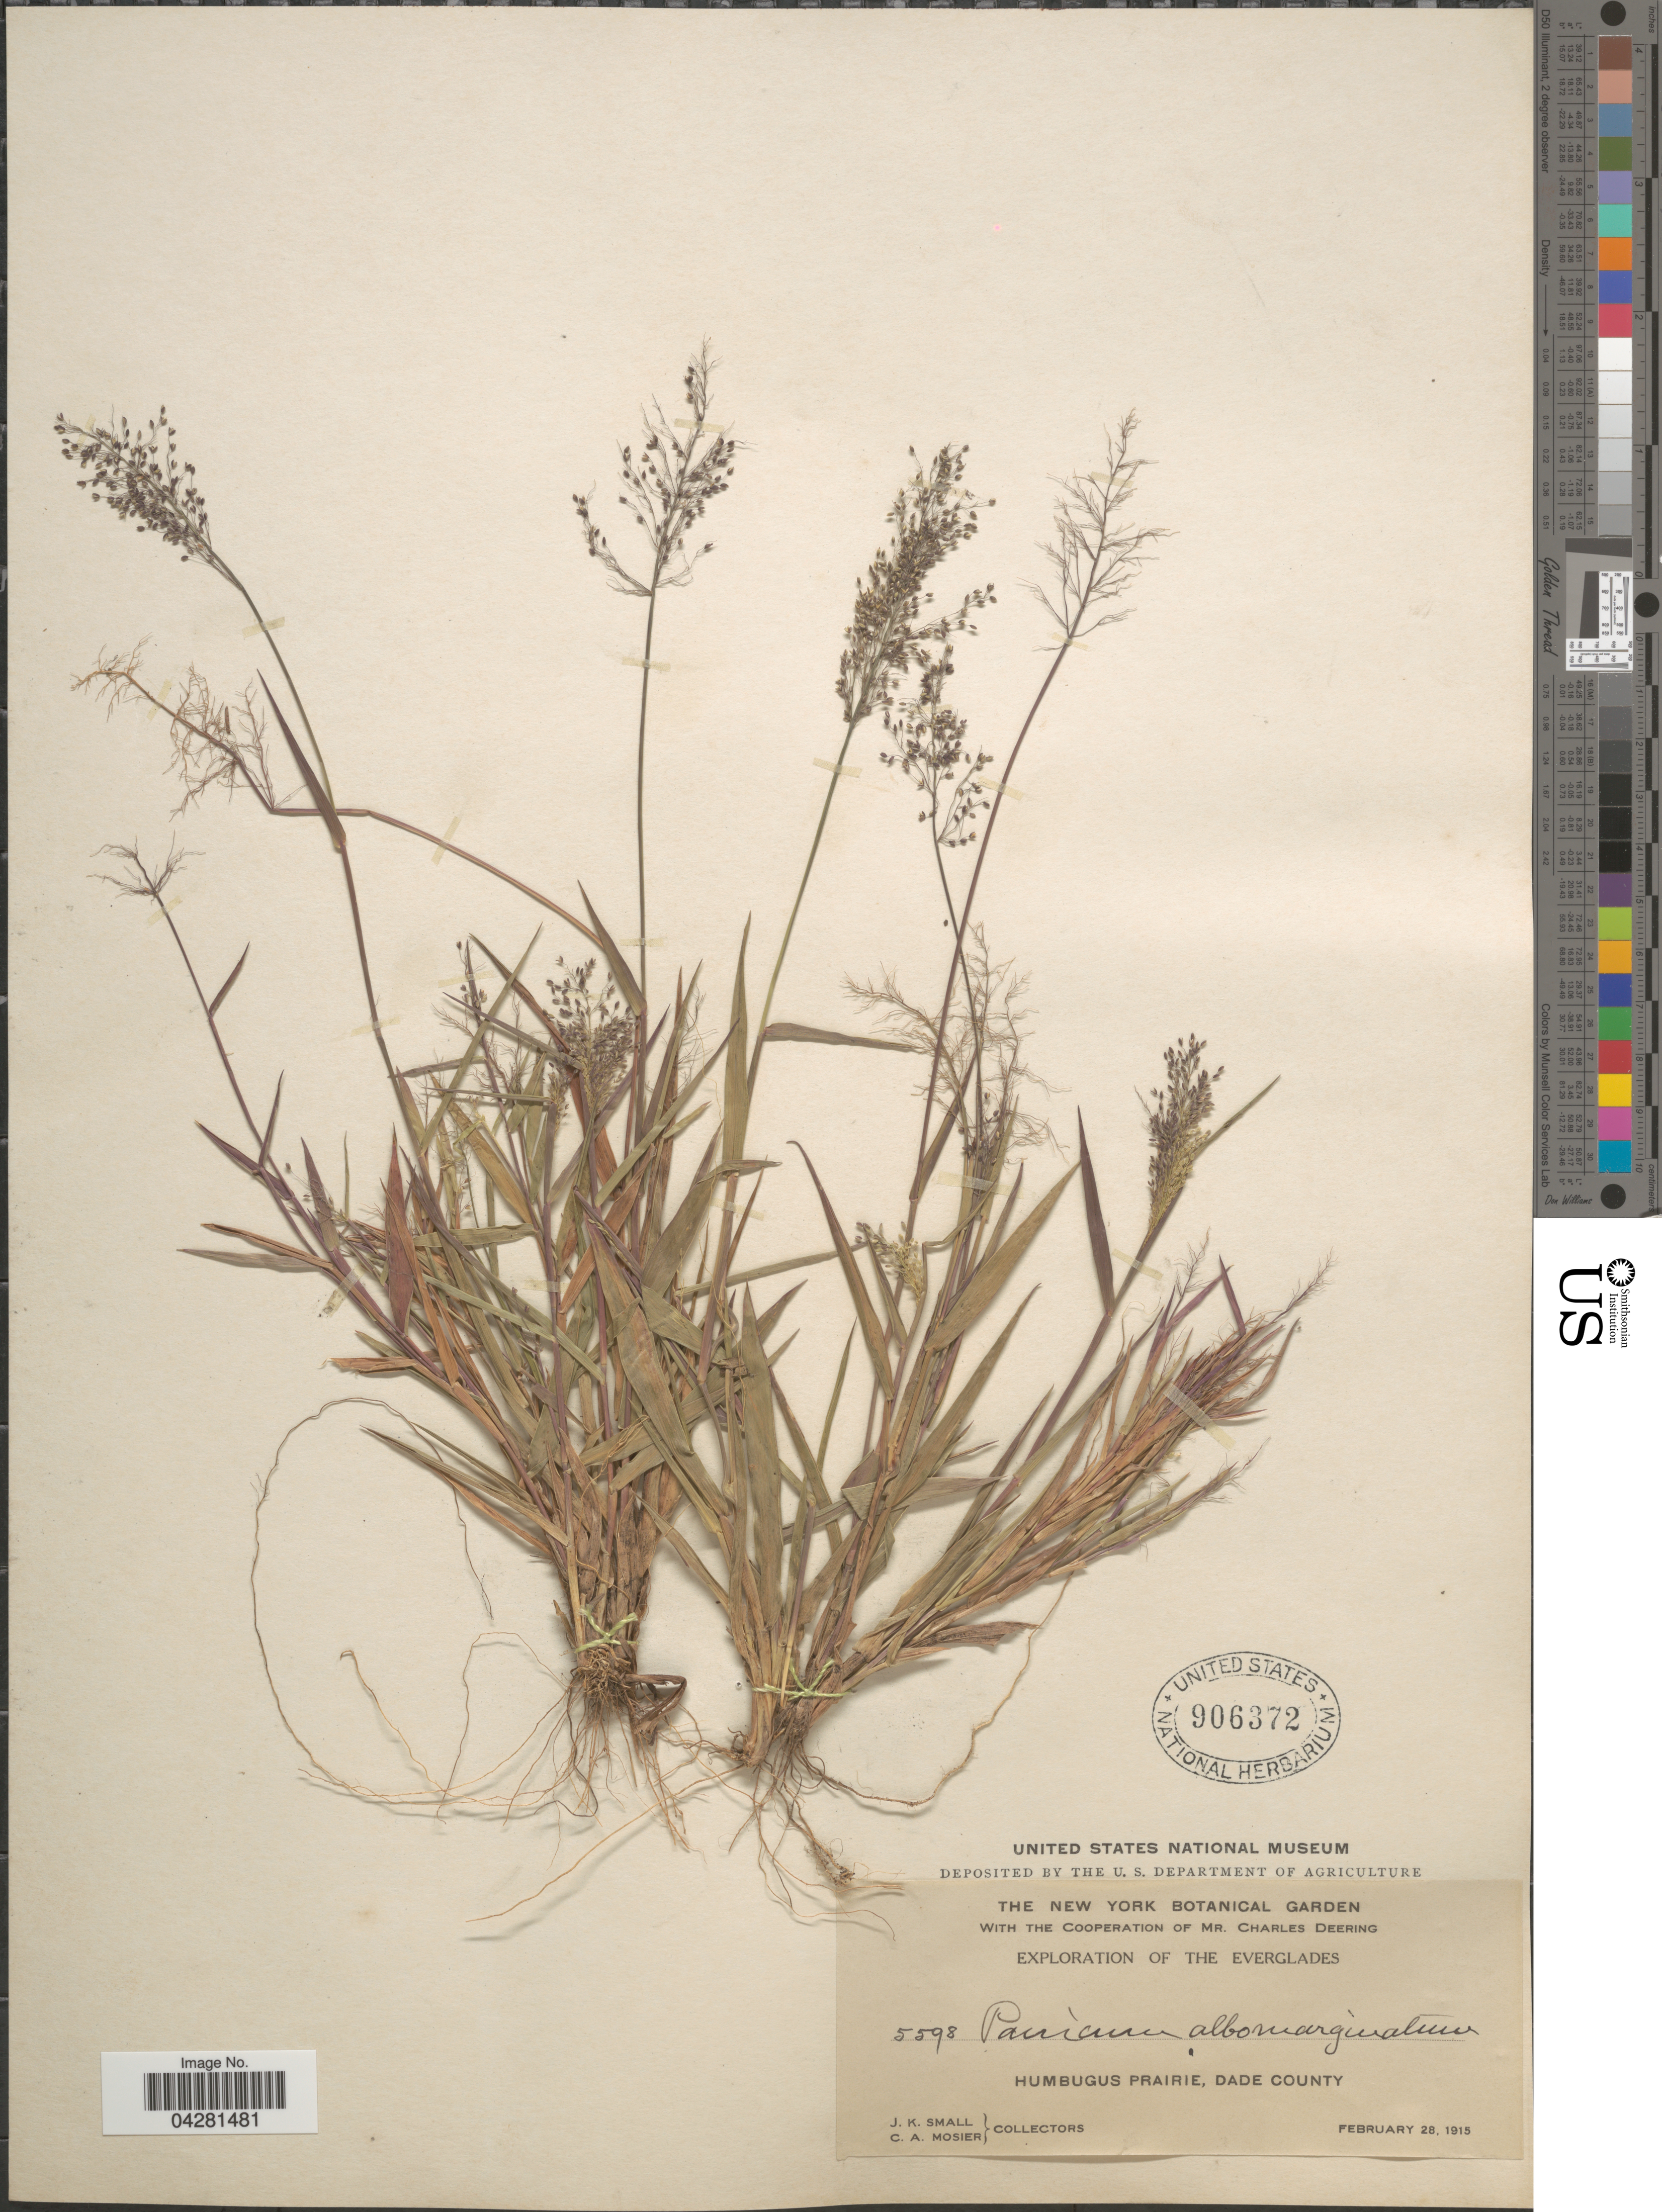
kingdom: Plantae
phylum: Tracheophyta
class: Liliopsida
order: Poales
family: Poaceae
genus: Dichanthelium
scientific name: Dichanthelium dichotomum var. unciphyllum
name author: (Trin.) Davidse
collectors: J. K. Small & C. A. Mosier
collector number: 5598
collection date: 1915-02-28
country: United States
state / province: Florida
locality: Exploration of the Everglades. Humbugus Prairie, Dade County.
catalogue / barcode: US 906372